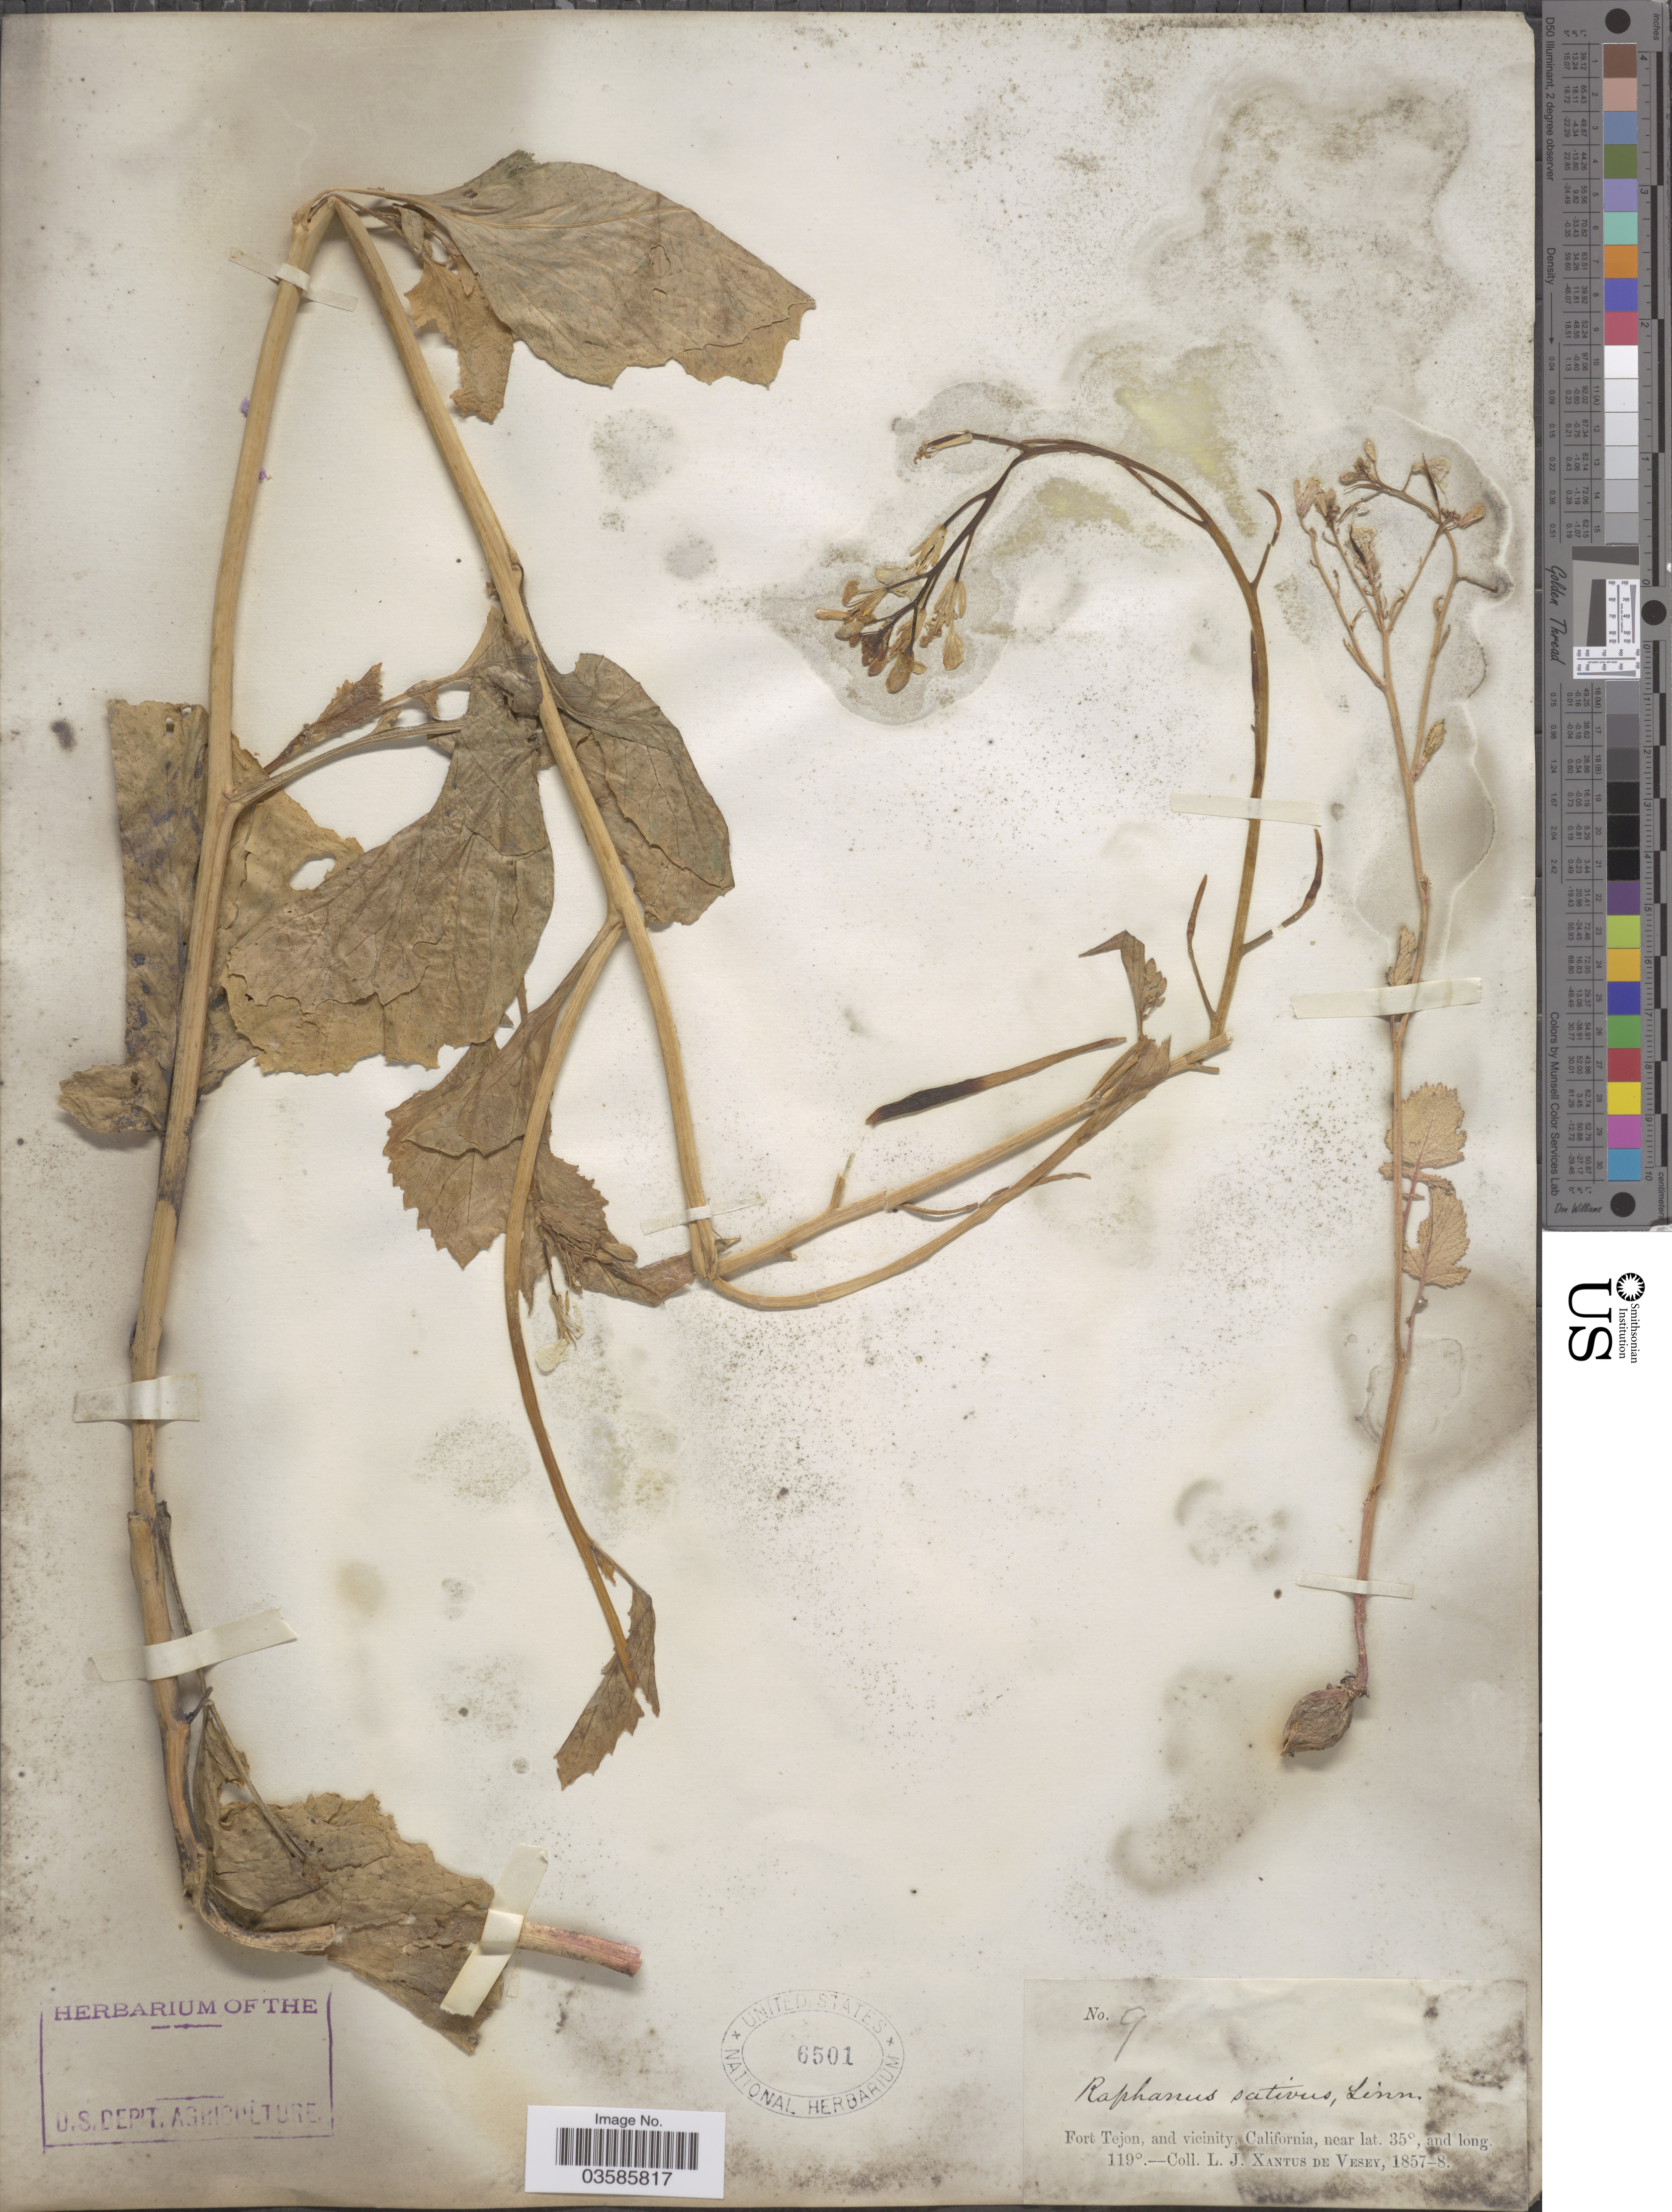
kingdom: Plantae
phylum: Tracheophyta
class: Magnoliopsida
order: Brassicales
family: Brassicaceae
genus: Raphanus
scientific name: Raphanus sativus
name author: L.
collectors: L. Xantus de Vesey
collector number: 9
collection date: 1857/1858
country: United States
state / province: California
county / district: Kern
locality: Fort Tejon, and vicinity.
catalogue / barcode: US 6501